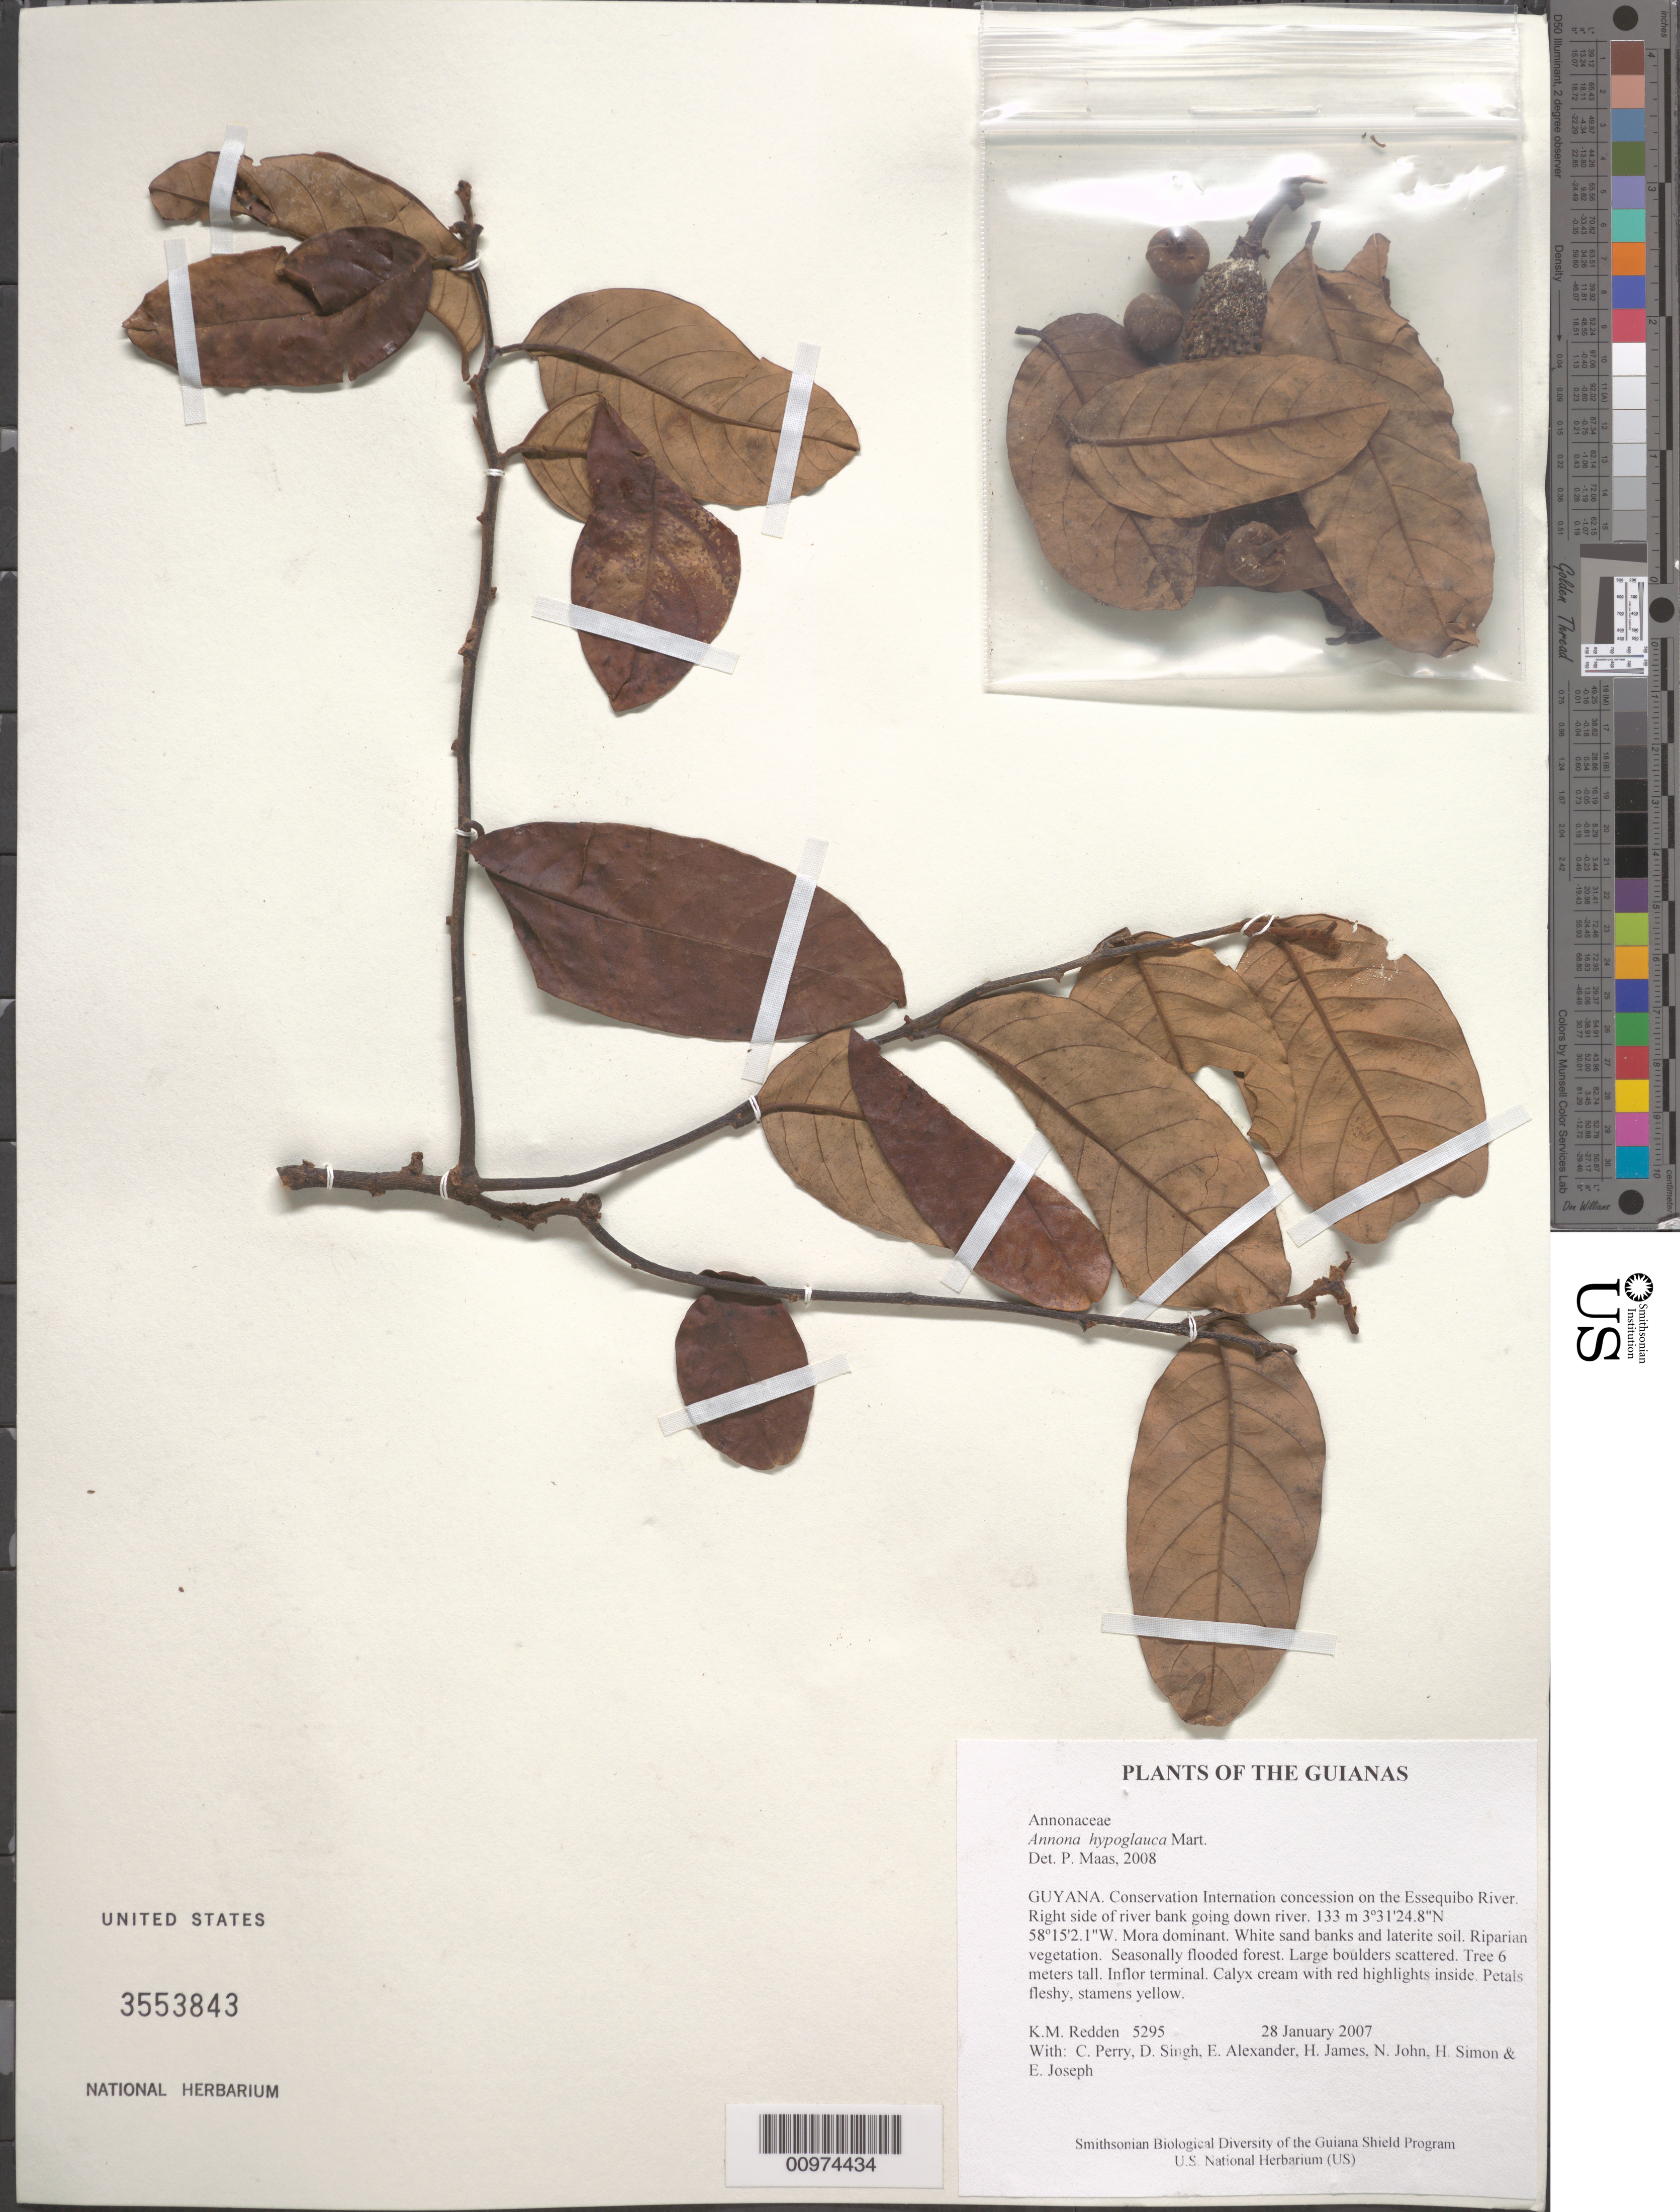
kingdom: Plantae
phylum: Tracheophyta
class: Magnoliopsida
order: Magnoliales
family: Annonaceae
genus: Annona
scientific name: Annona hypoglauca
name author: Mart.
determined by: Maas, Paul J. M.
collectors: K. M. Redden, C. Perry, D. Singh, E. Alexander, H. James, N. John, H. Simon & E. Joseph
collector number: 5295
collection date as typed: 28 January 2007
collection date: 2007-01-28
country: Guyana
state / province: U. Takutu-U. Essequibo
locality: Conservation International concession on the Essequibo River. Right side of river bank going down river.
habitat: Mora dominant. White sand banks and laterite soil. Riparian vegetation. Seasonally flooded forest. Large boulders scattered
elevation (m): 133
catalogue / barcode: US 3553843